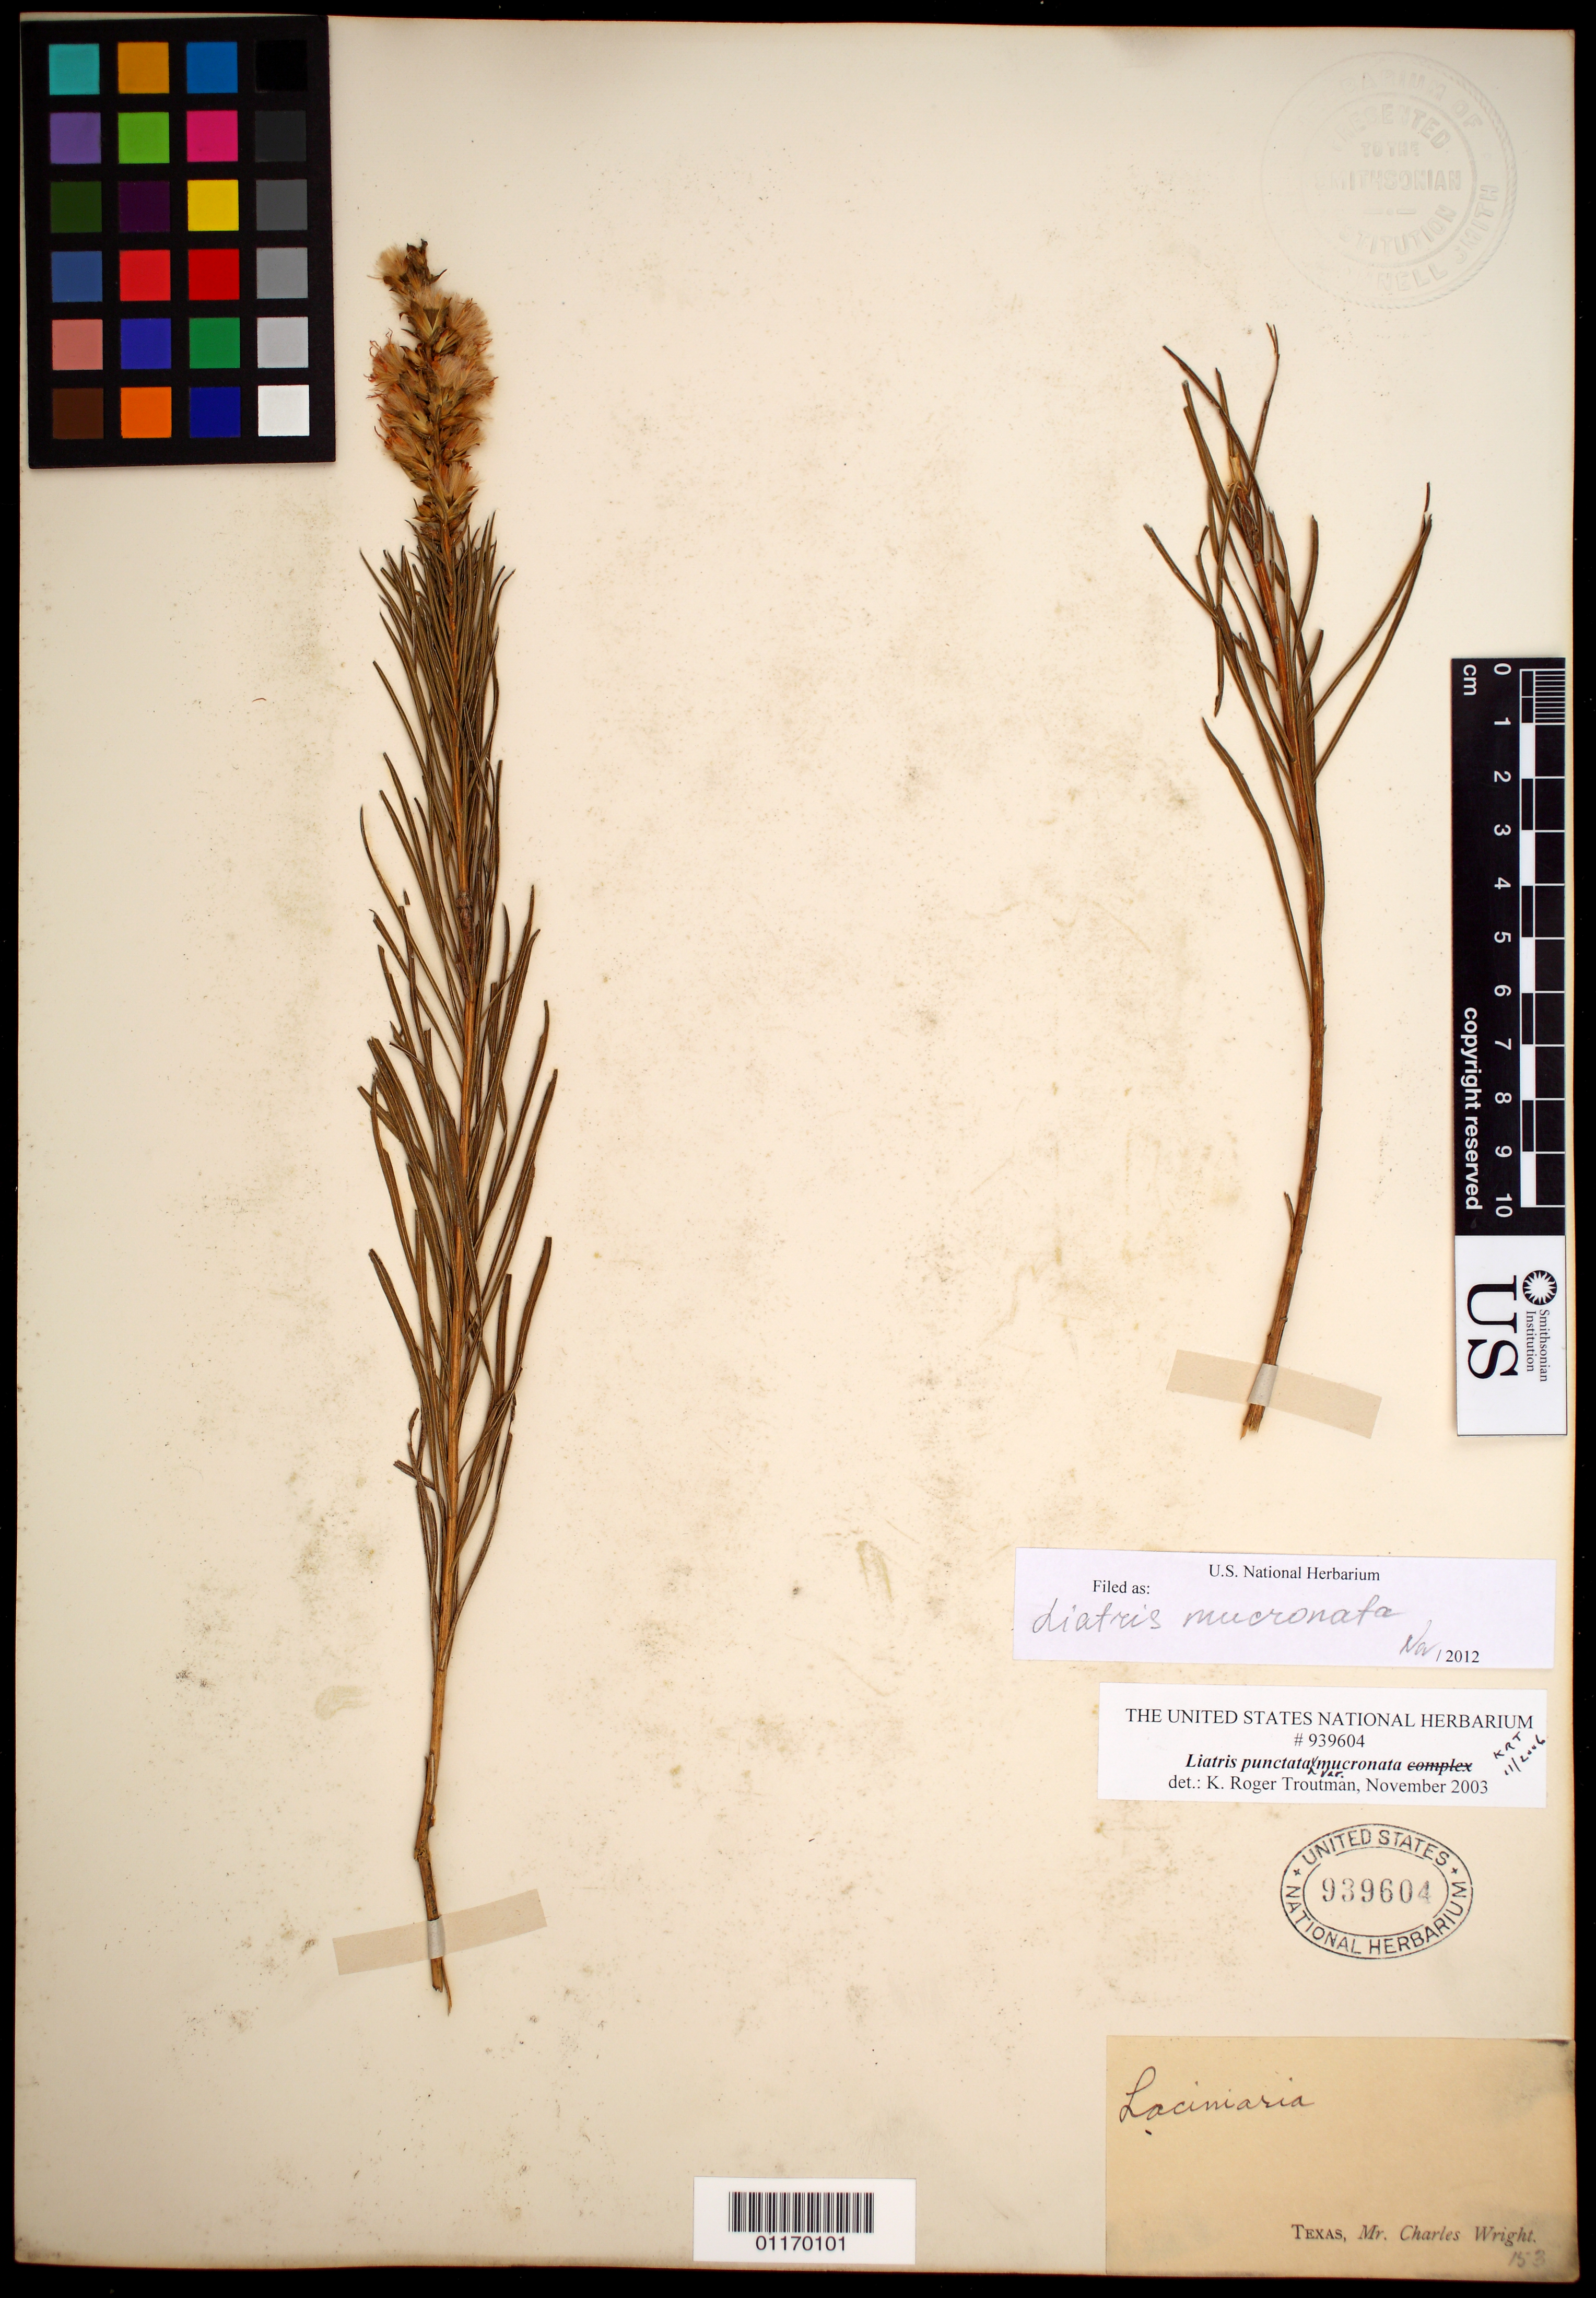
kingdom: Plantae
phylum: Tracheophyta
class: Magnoliopsida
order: Asterales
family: Asteraceae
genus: Liatris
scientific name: Liatris mucronata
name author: DC.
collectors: C. Wright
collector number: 153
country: United States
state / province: Texas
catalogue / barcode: US 939604